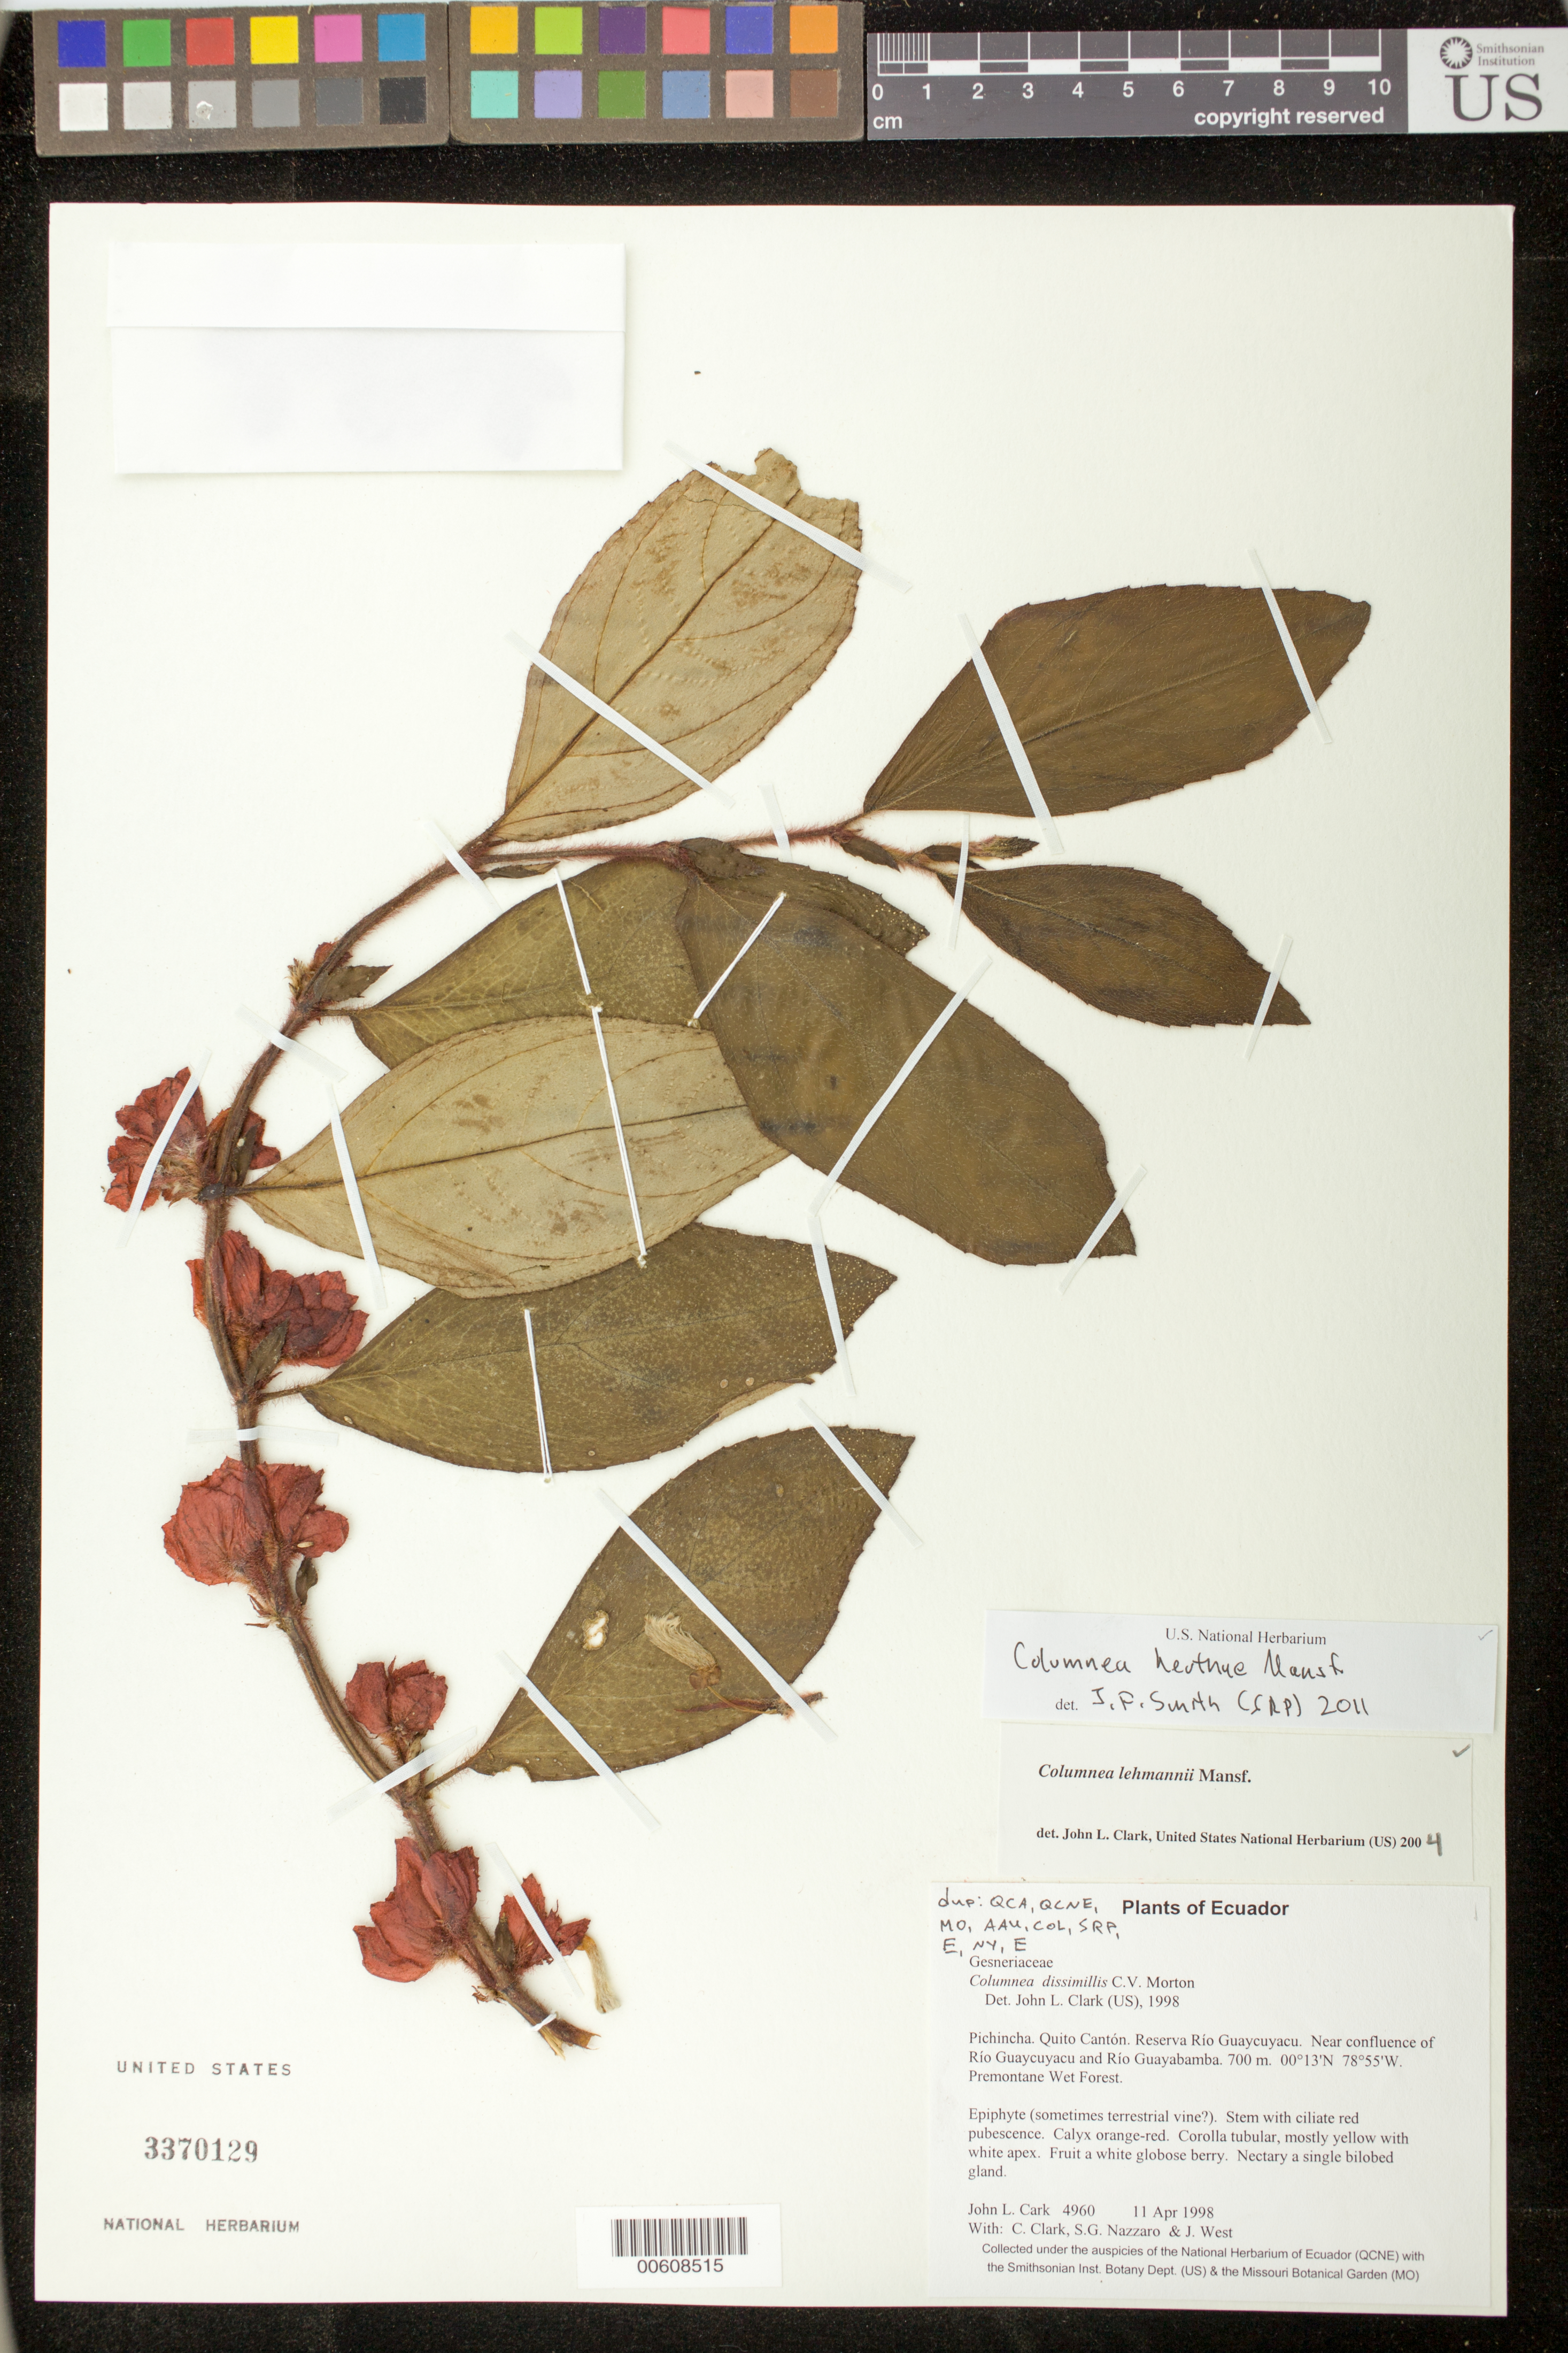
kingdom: Plantae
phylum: Tracheophyta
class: Magnoliopsida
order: Lamiales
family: Gesneriaceae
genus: Columnea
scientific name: Columnea herthae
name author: Mansf.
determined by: Smith, J. F.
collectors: J. L. Clark, C. Clark, S. Nazzaro & J. West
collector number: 4960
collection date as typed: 11 Apr 1998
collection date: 1998-04-11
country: Ecuador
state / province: Pichincha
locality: Quito Cantón. Reserva Río Guaycuyacu. Near confluence of Río Guaycuyacu and Río Guayabamba.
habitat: Premontane Wet Forest.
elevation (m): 700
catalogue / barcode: US 3370129